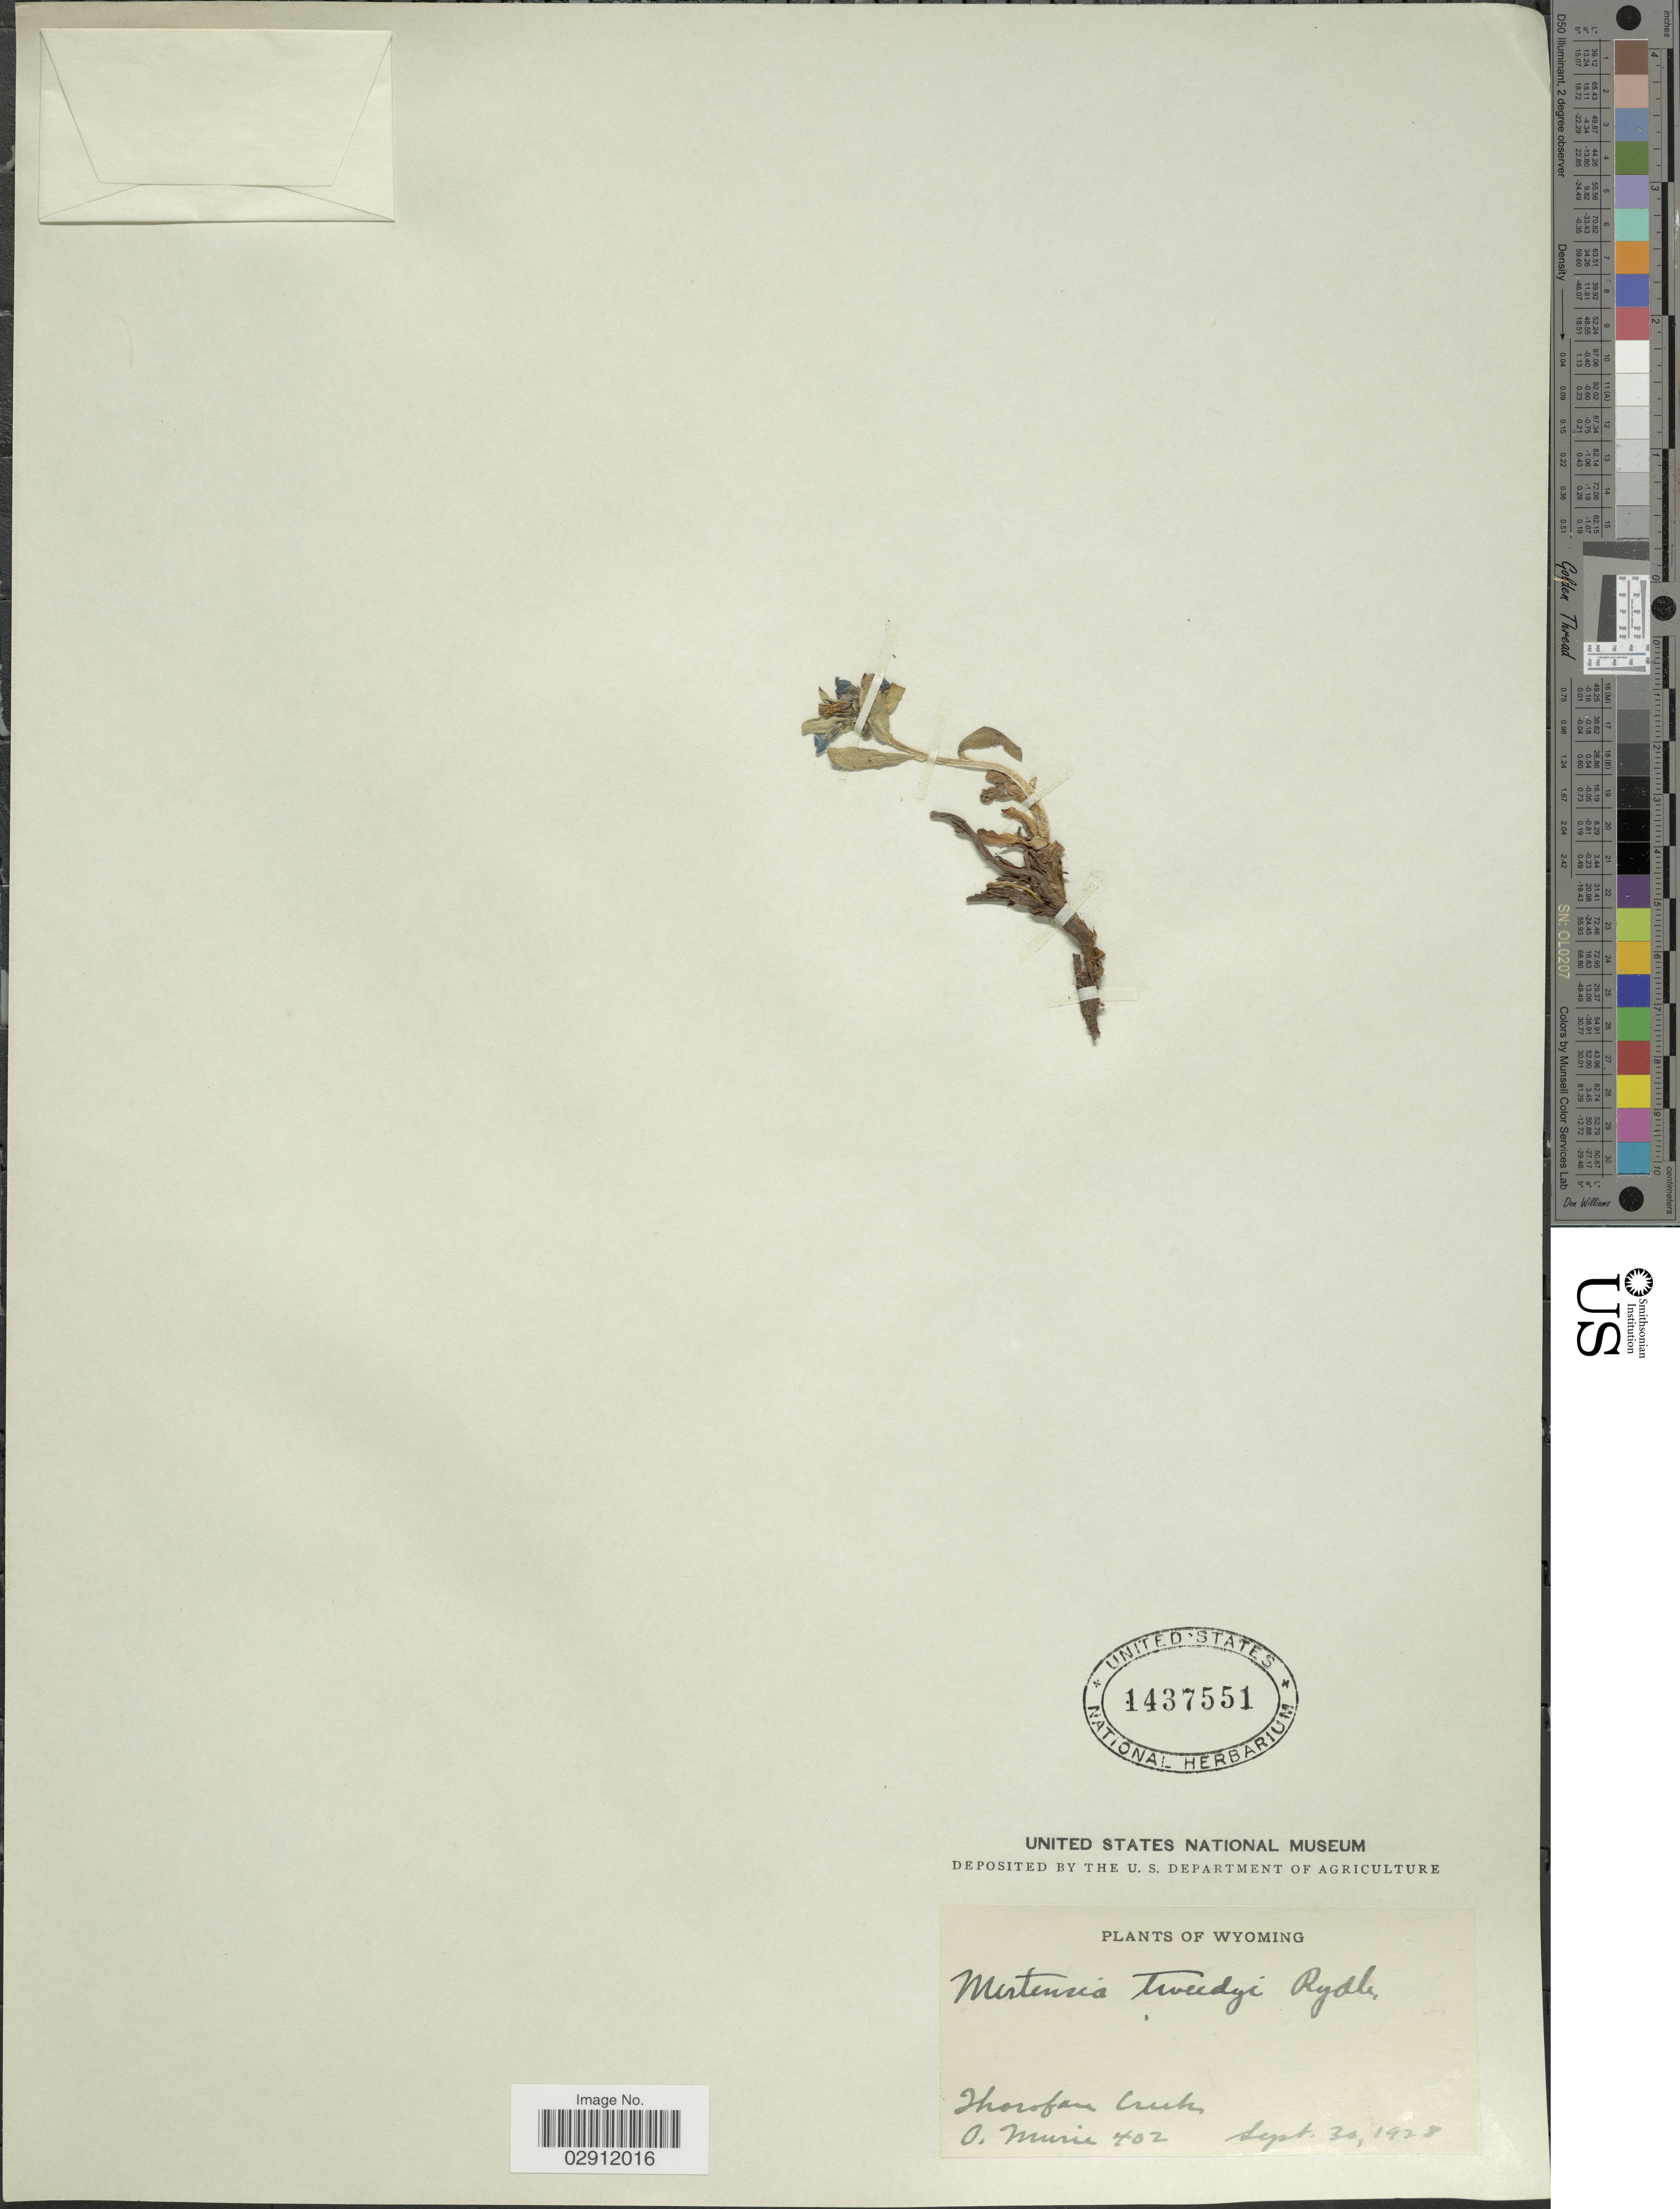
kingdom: Plantae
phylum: Tracheophyta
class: Magnoliopsida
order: Boraginales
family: Boraginaceae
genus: Mertensia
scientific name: Mertensia alpina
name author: (Torr.) G. Don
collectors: O. Murie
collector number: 402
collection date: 1928-09-30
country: United States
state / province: Wyoming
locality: Thorofare Creek.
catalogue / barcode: US 1437551